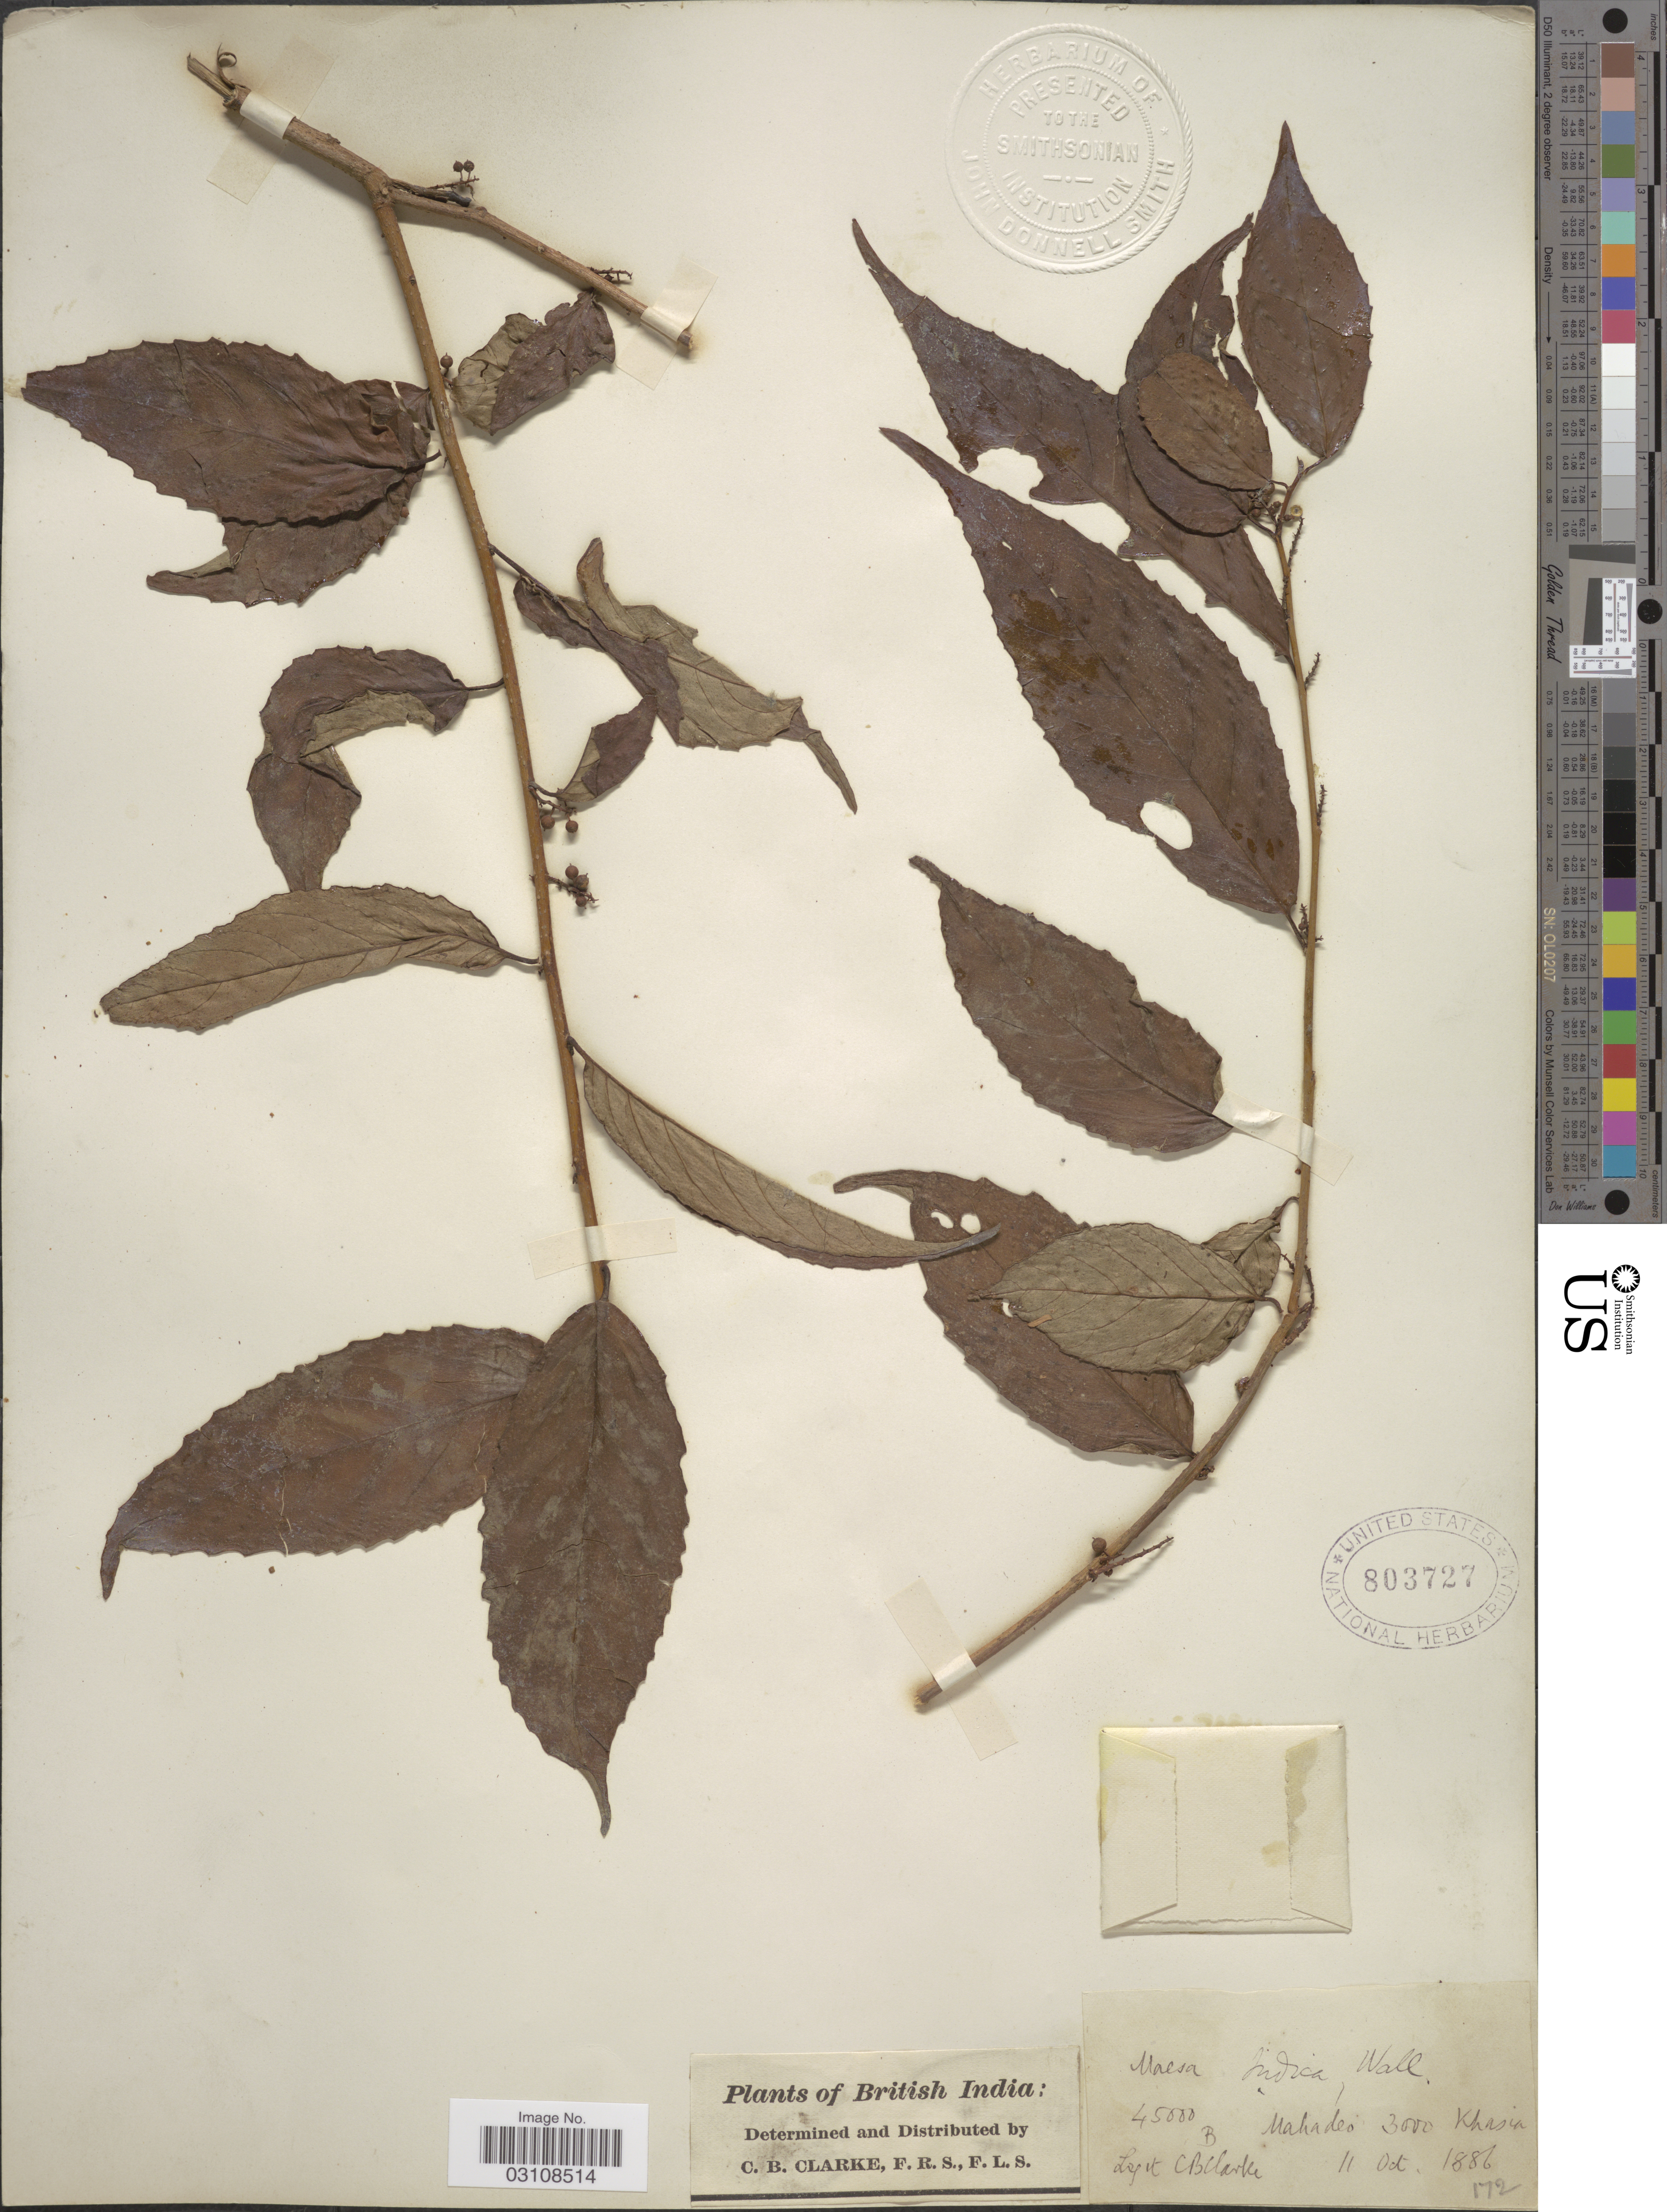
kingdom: Plantae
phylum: Tracheophyta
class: Magnoliopsida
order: Ericales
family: Primulaceae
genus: Maesa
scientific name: Maesa indica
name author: (Roxb.) A. DC.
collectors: C. B. Clarke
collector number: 45000B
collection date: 1886-10-11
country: India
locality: British India. Mahadeo. Khasia.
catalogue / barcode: US 803727